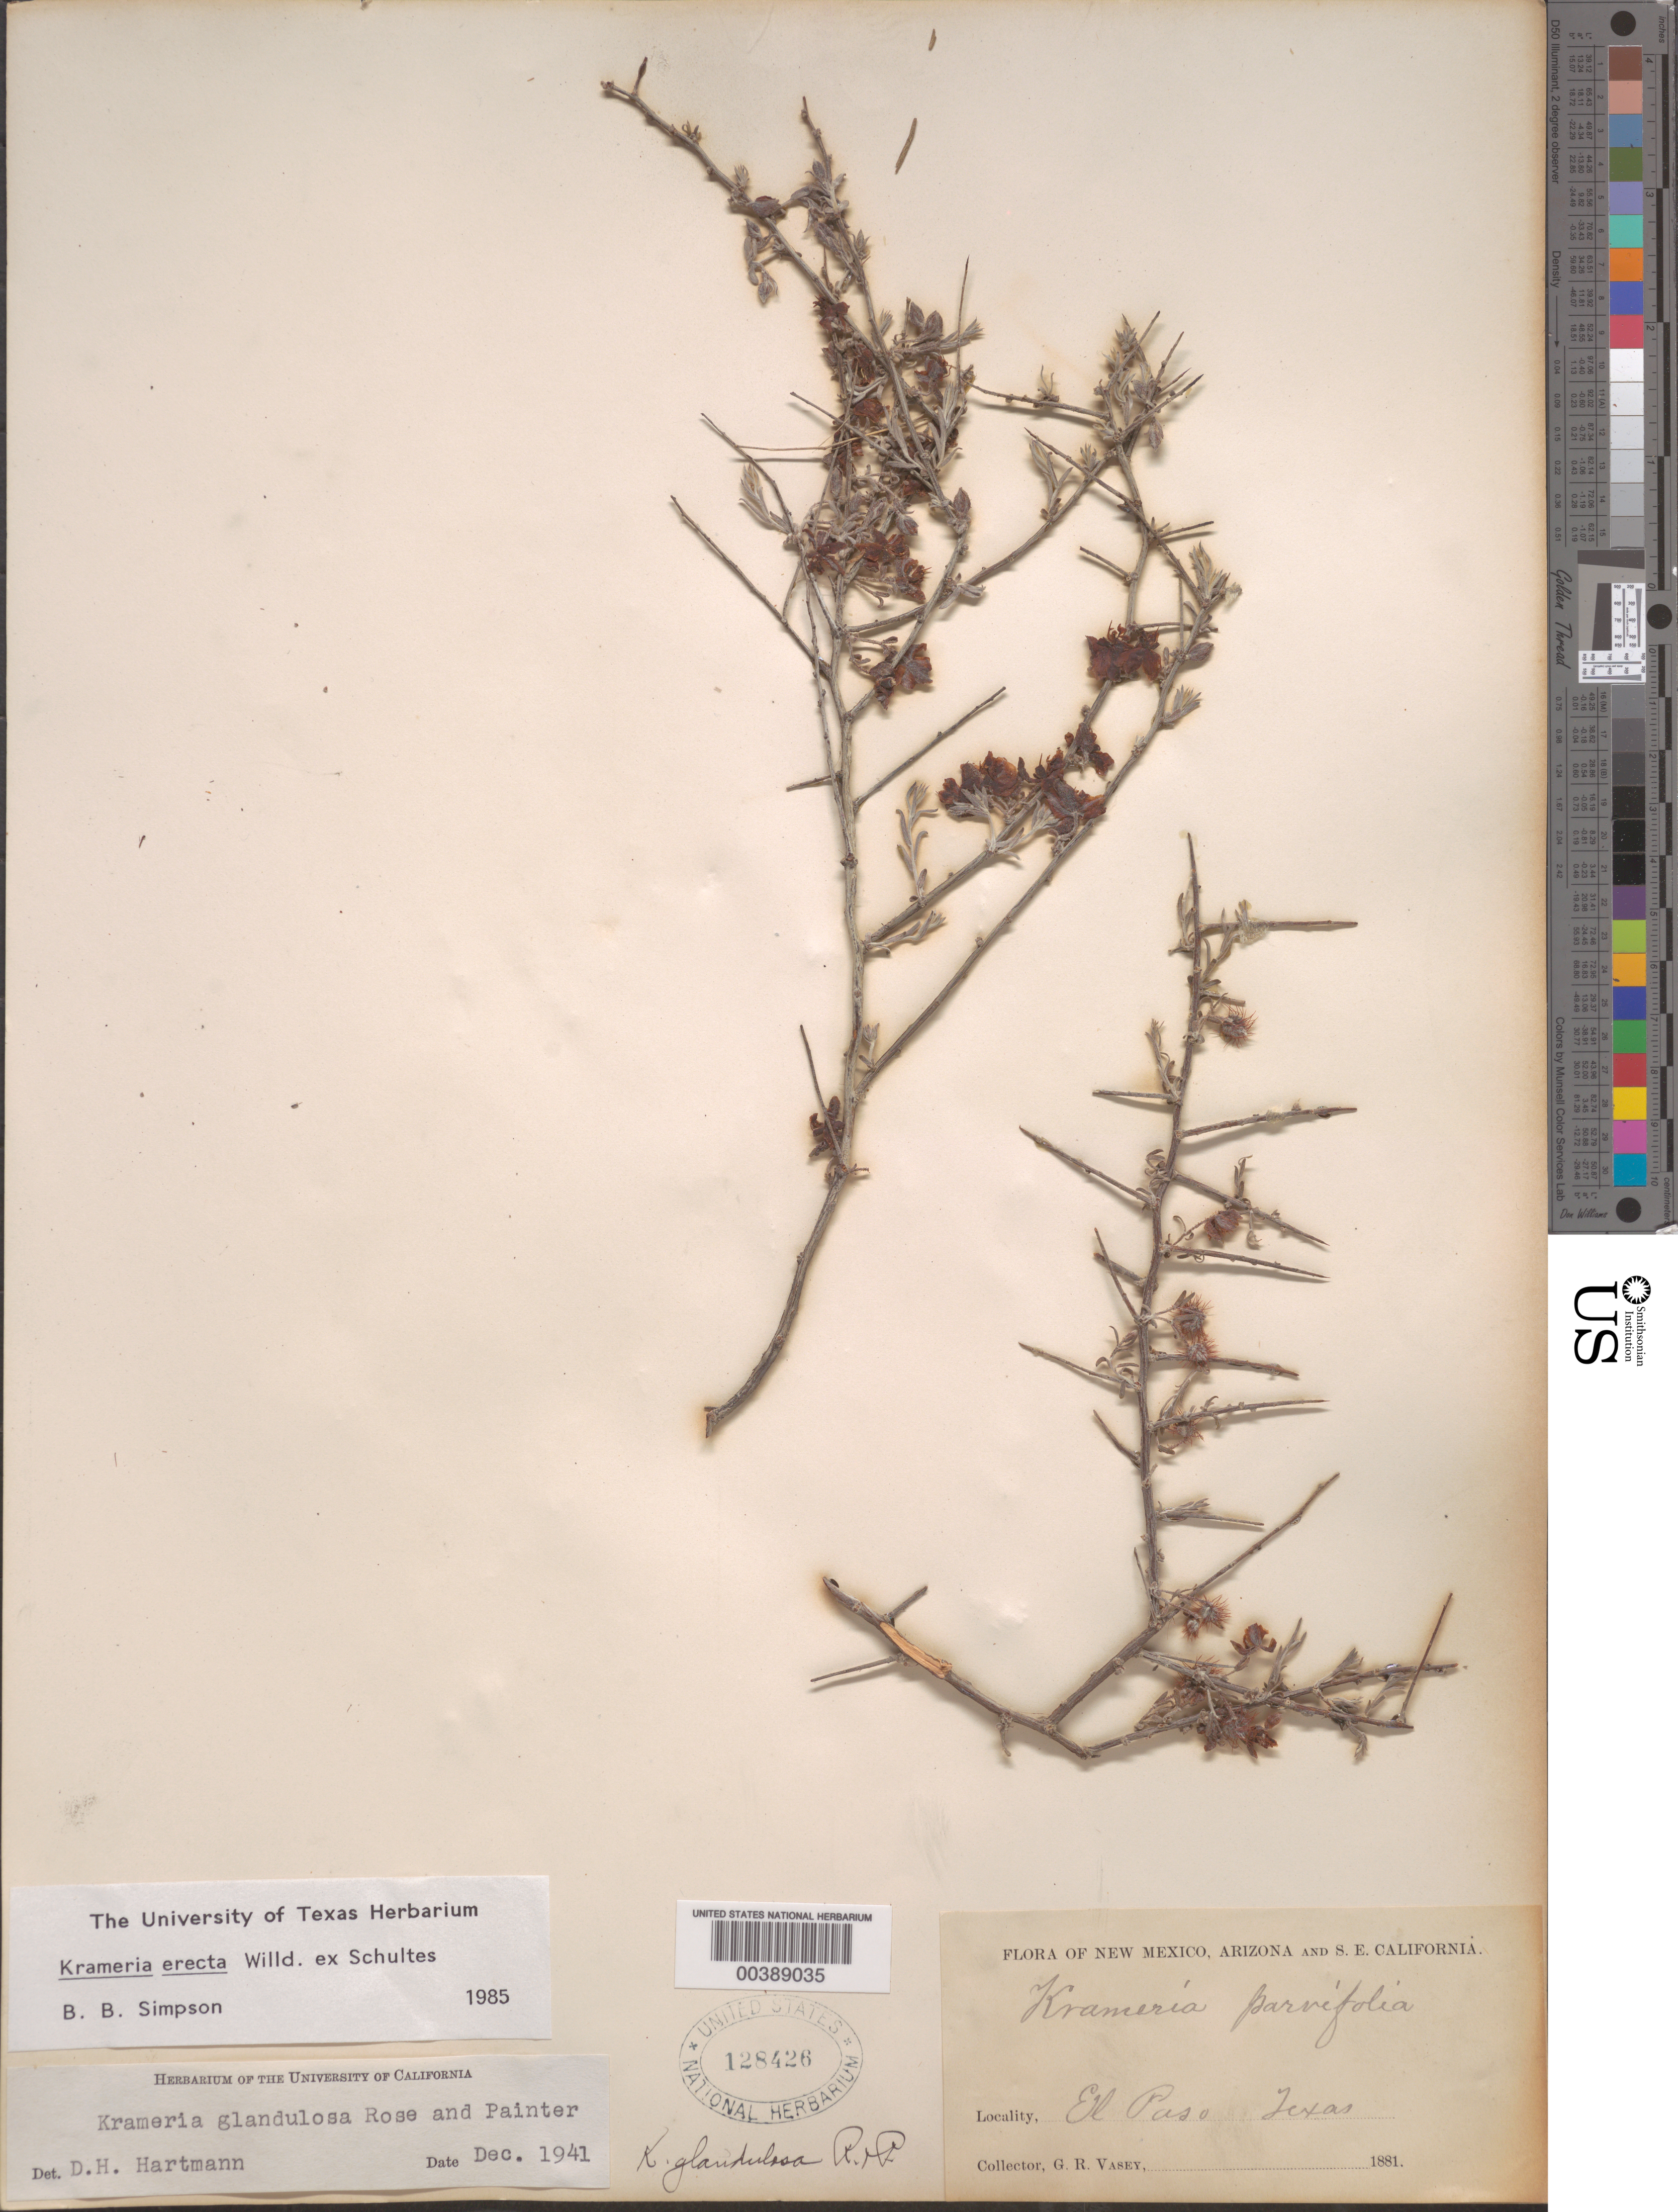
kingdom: Plantae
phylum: Tracheophyta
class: Magnoliopsida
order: Zygophyllales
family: Krameriaceae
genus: Krameria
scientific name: Krameria glandulosa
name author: Rose & J.H. Painter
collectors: G. R. Vasey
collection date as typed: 1881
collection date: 1881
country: United States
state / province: Texas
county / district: El Paso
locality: El Paso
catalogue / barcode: US 128426